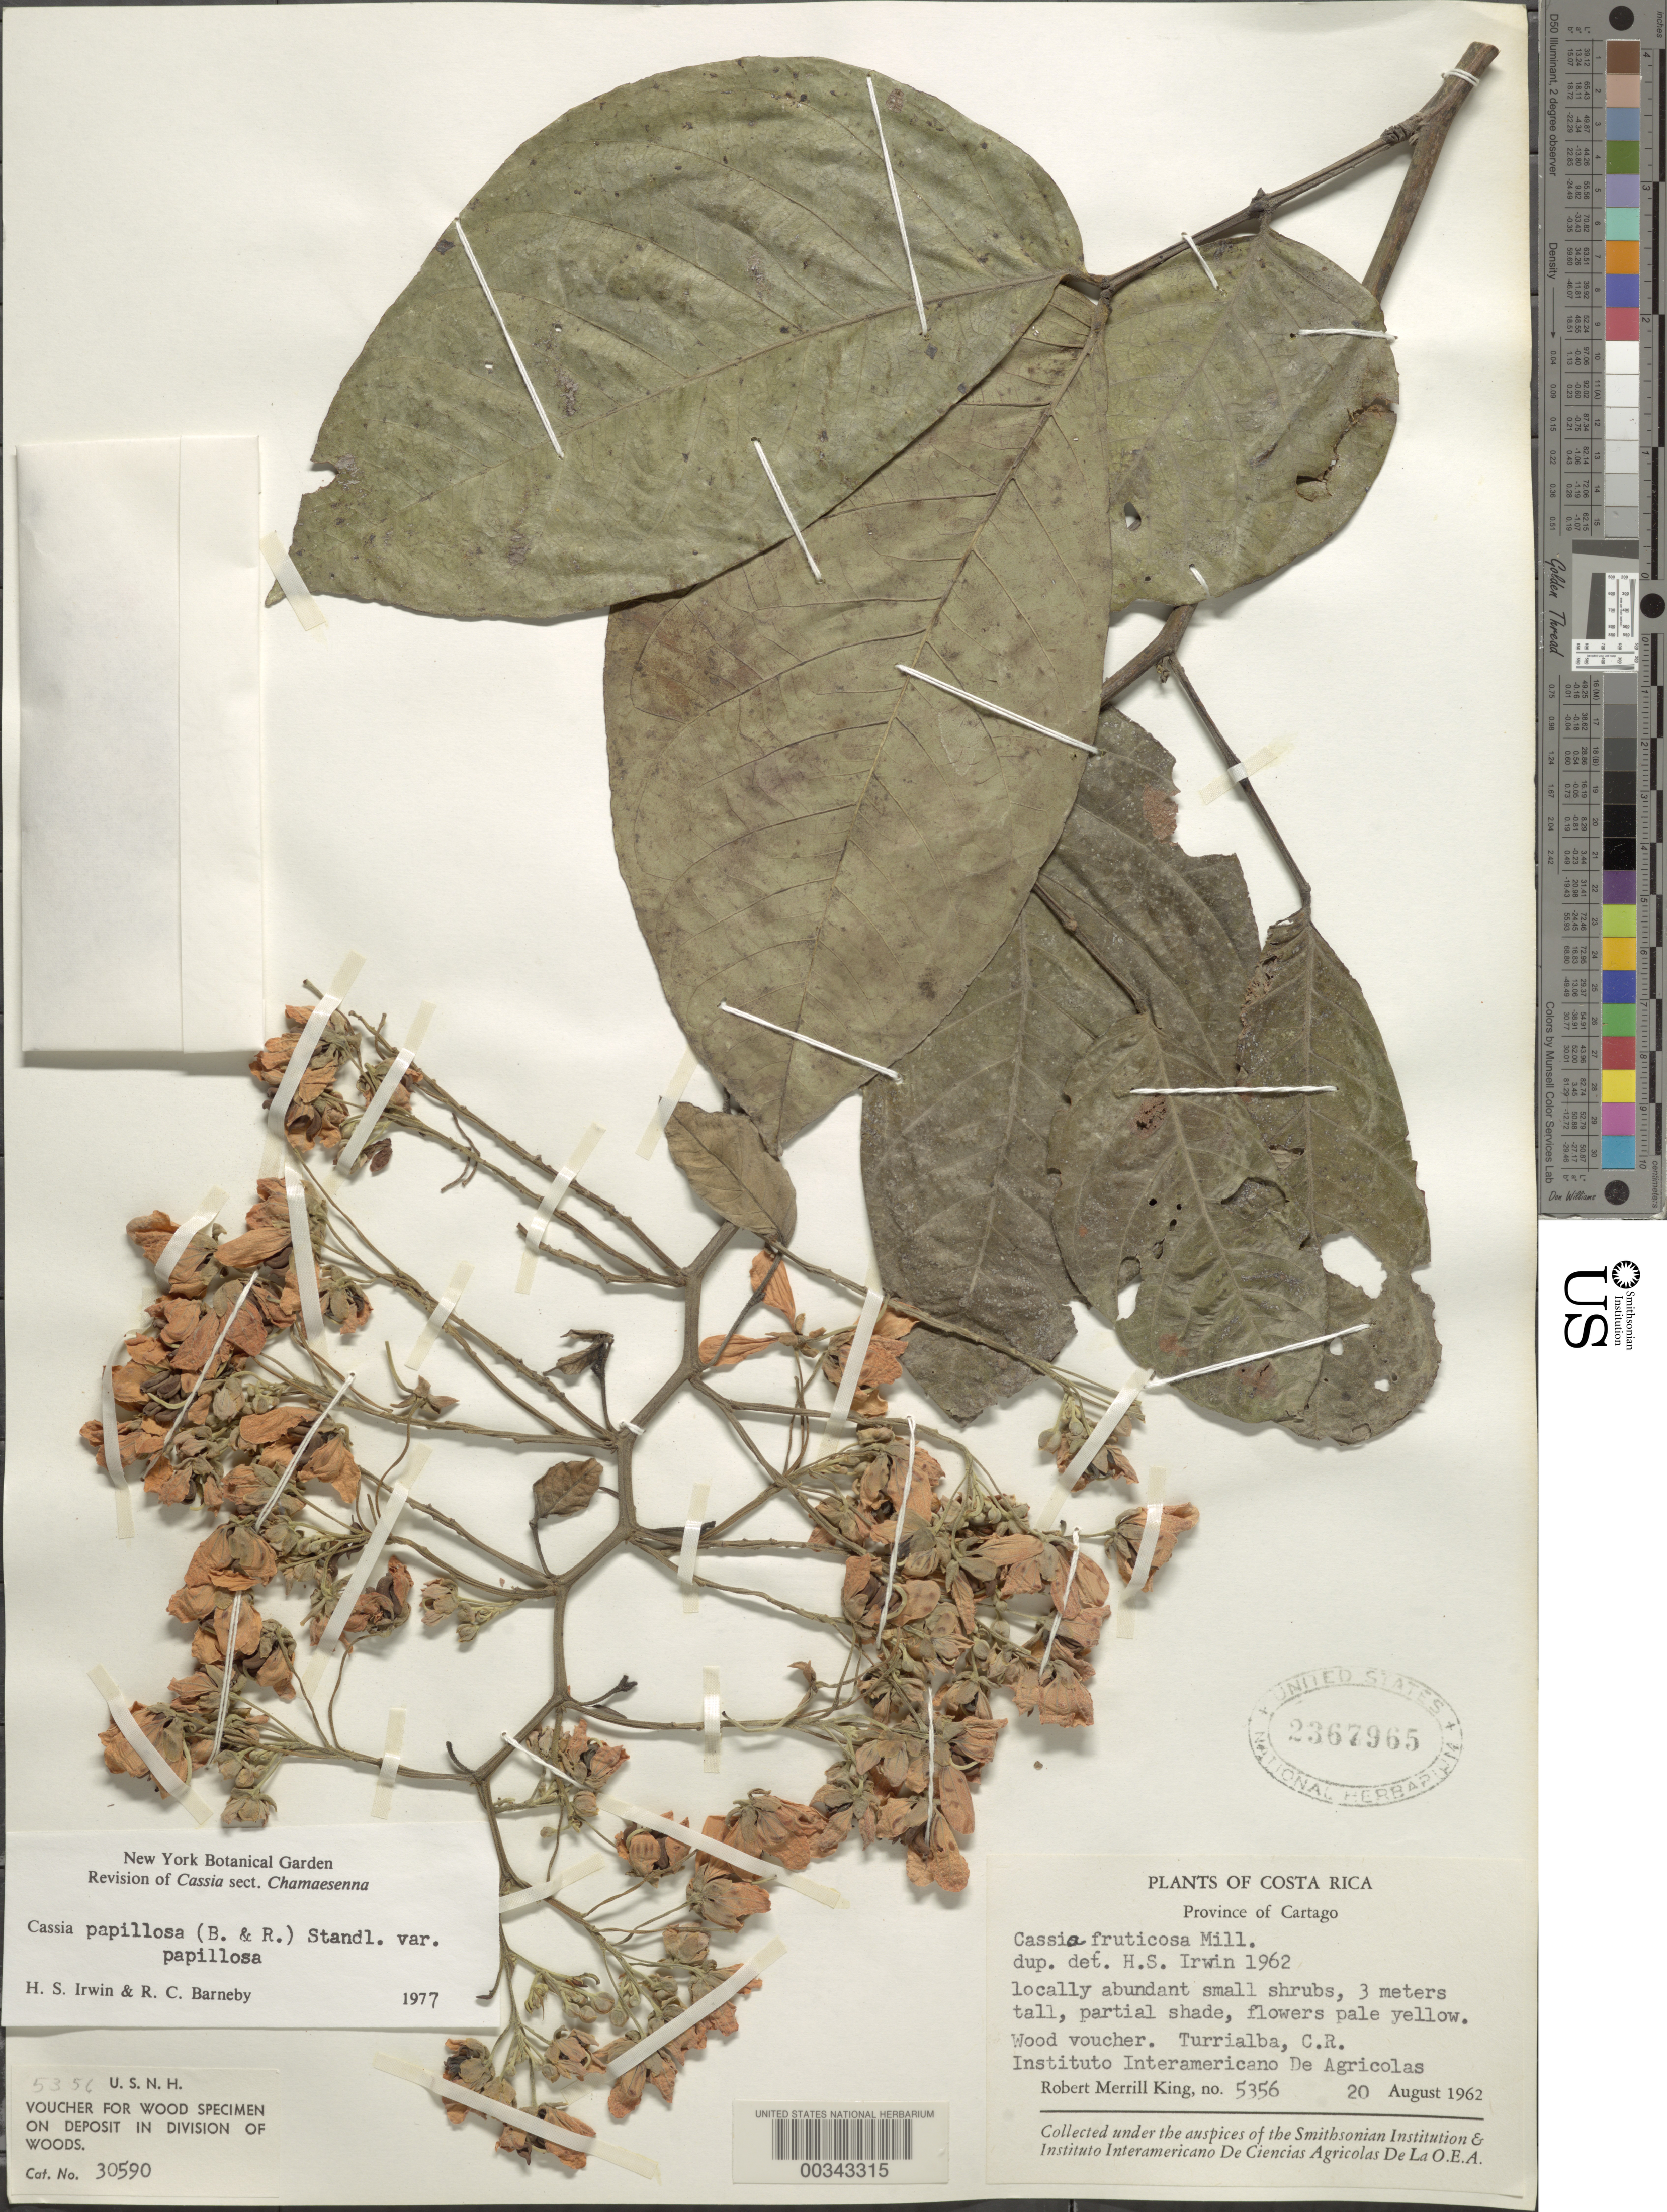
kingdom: Plantae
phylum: Tracheophyta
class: Magnoliopsida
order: Fabales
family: Fabaceae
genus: Senna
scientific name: Senna papillosa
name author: (Britton & Rose) H.S. Irwin & Barneby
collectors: R. M. King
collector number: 5356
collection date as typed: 20 Aug 1962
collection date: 1962-08-20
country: Costa Rica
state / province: Cartago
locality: Turrialba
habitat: Partial shade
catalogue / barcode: US 2367965